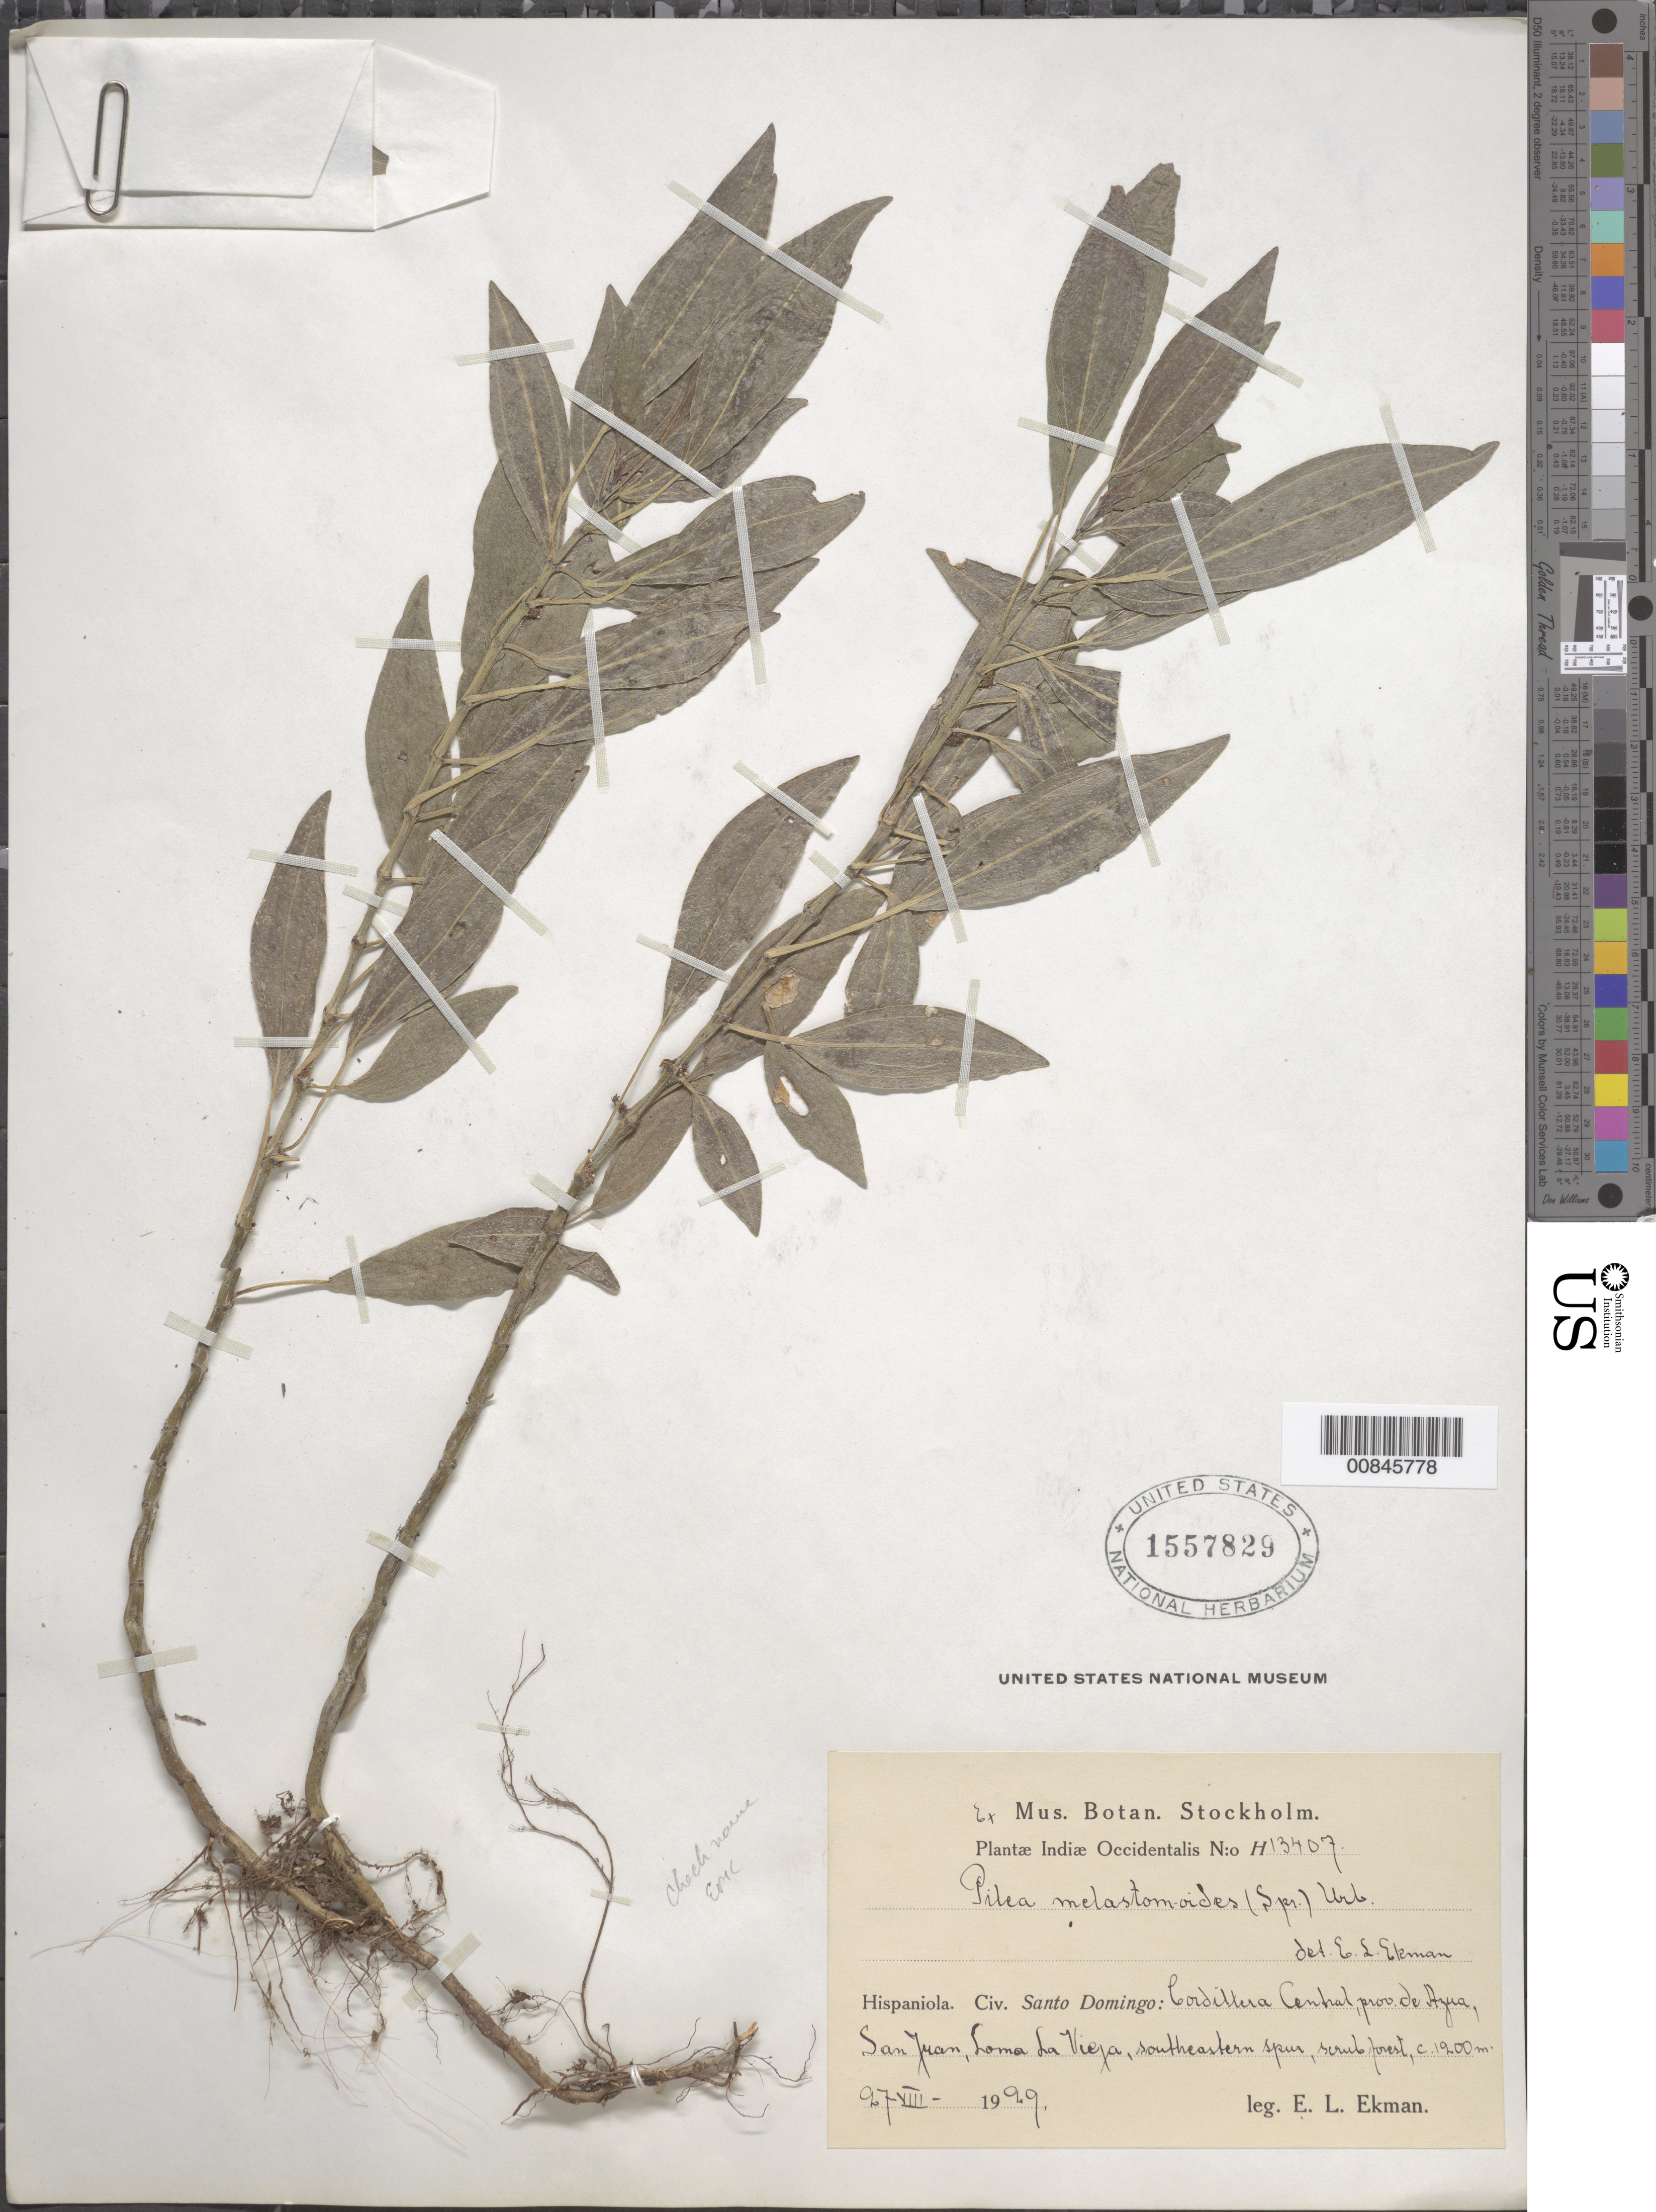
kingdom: Plantae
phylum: Tracheophyta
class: Magnoliopsida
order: Rosales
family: Urticaceae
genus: Pilea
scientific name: Pilea melastomoides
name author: (Spreng.) Urb.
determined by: Ekman, E. L.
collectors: E. L. Ekman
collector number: H 13407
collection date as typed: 27 Aug 1929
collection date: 1929-08-27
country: Dominican Republic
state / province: Azua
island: Hispaniola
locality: Cordillera Central, San Juan, Loma La Vieja, southeastern "spur".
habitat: Scrub forest.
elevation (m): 1200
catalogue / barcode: US 1557829